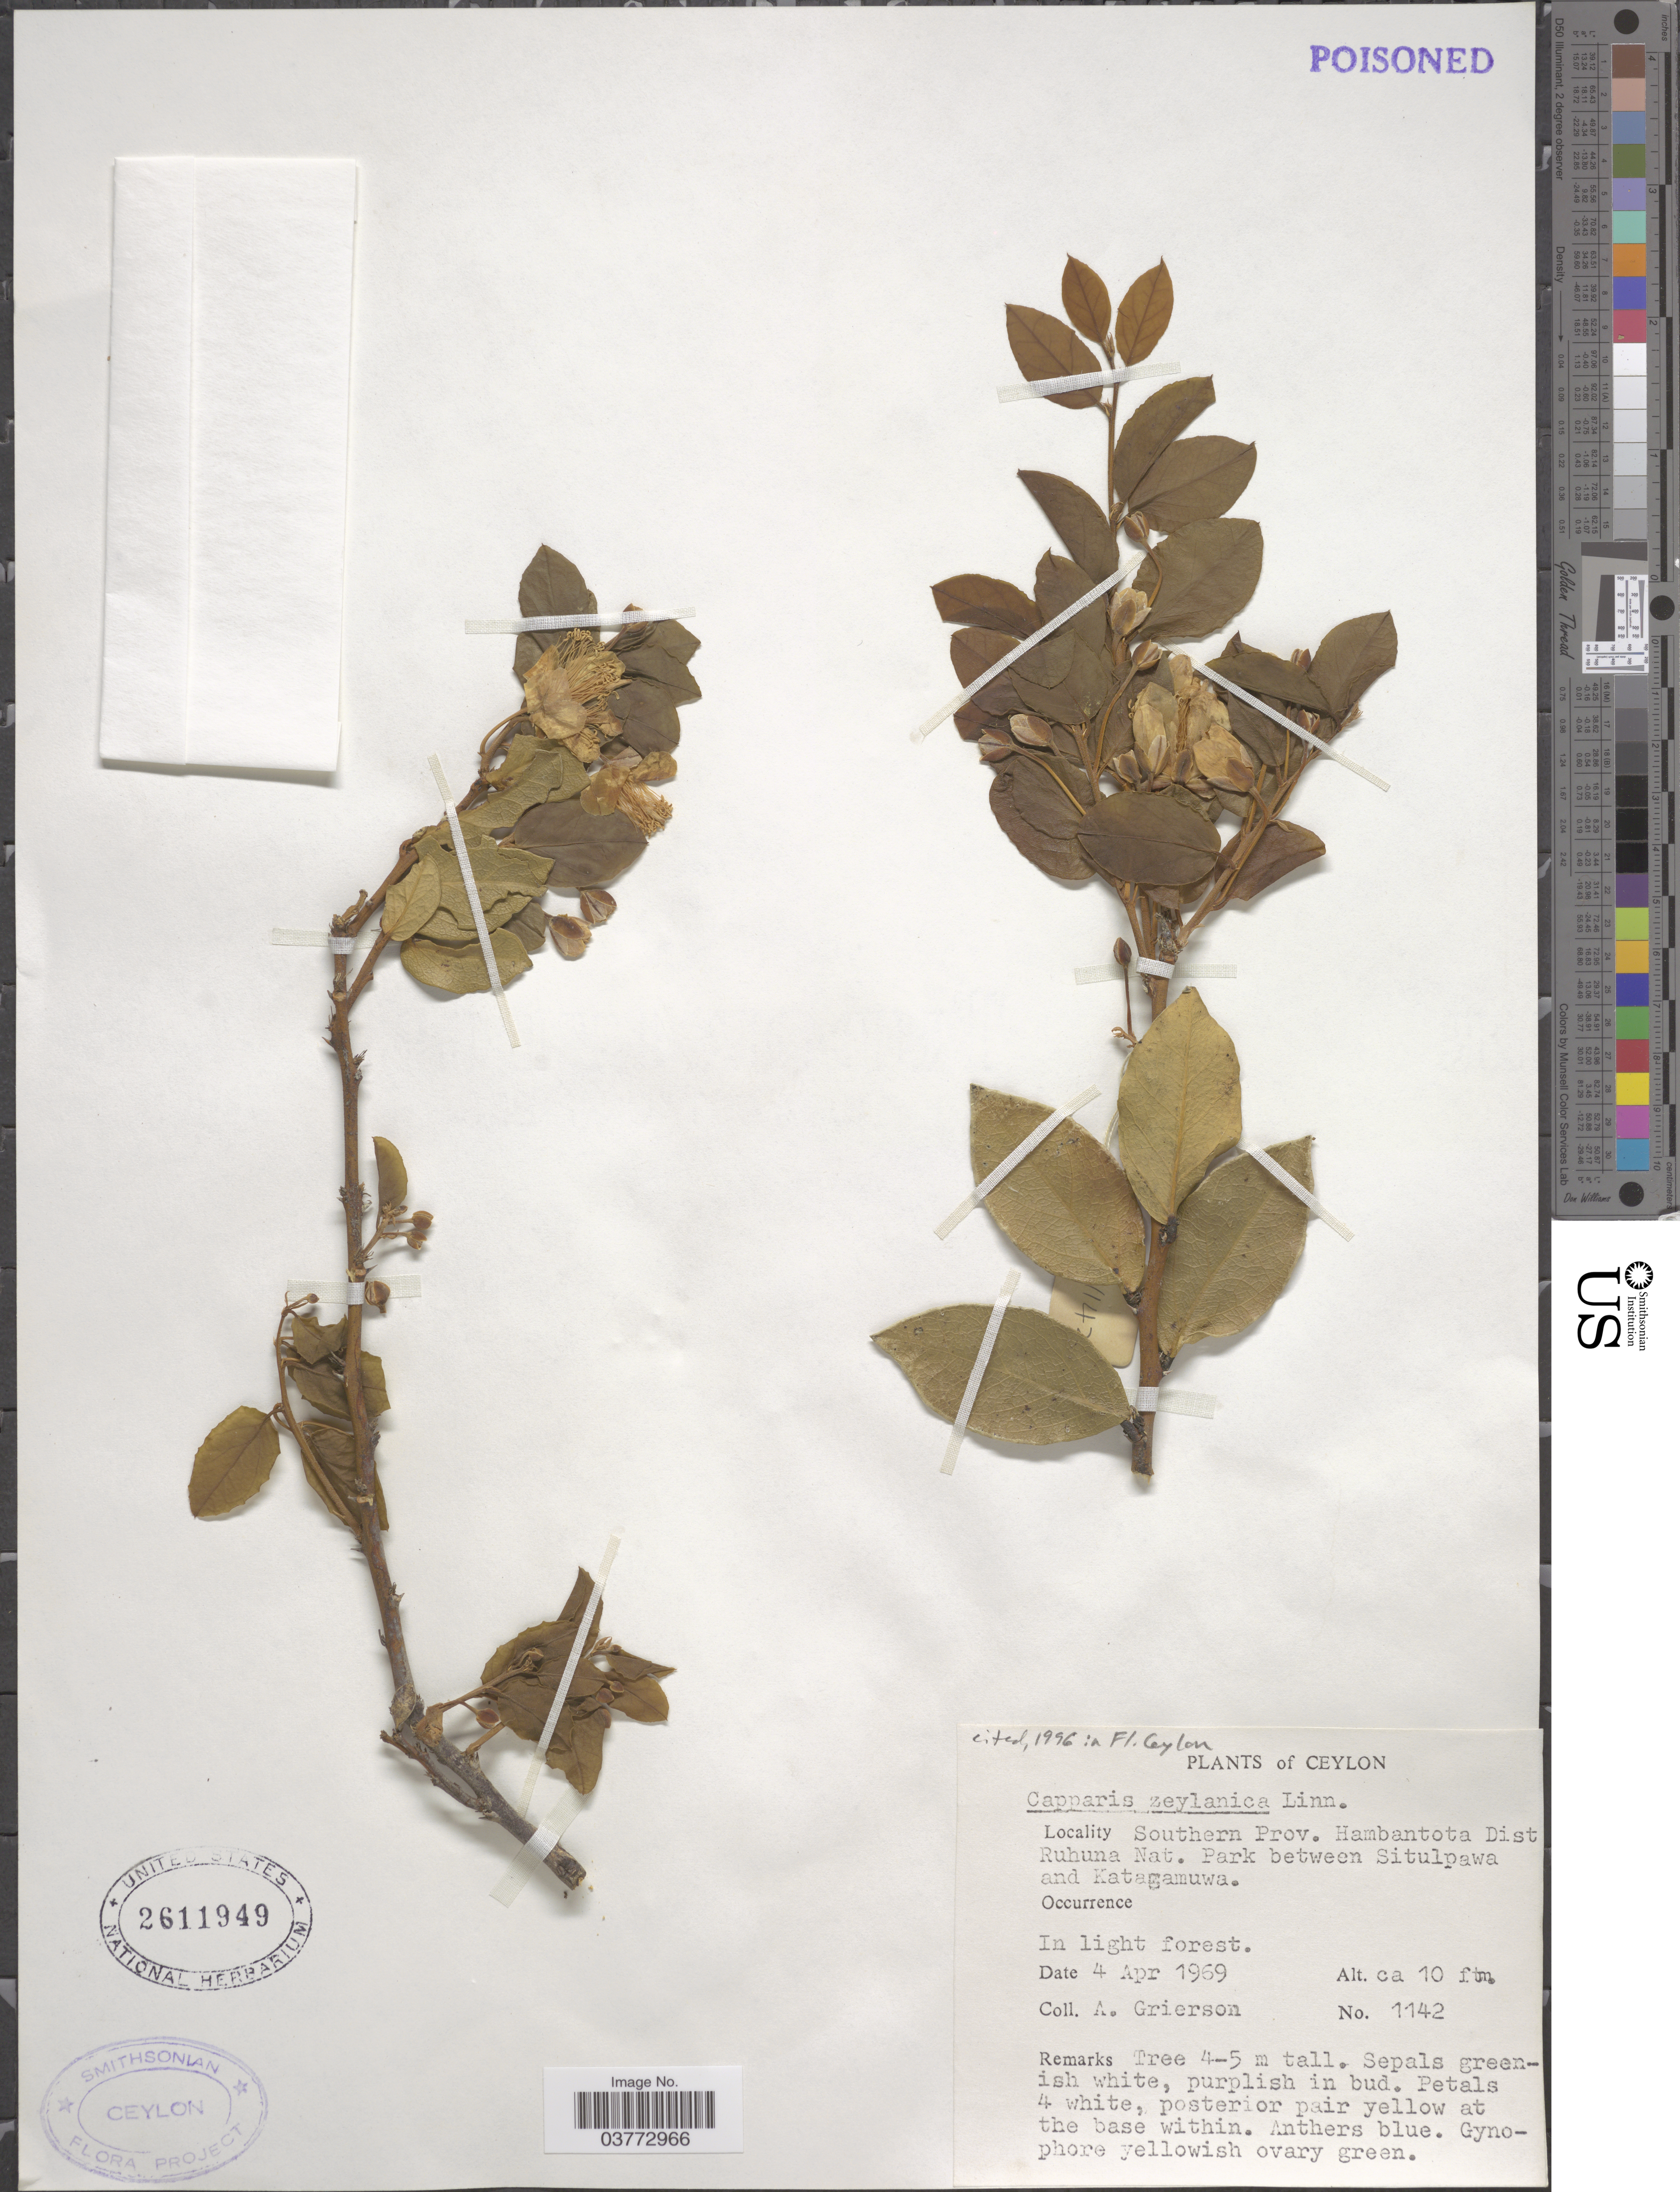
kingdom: Plantae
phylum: Tracheophyta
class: Magnoliopsida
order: Brassicales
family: Capparaceae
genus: Capparis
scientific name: Capparis zeylanica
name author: L.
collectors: A. Grierson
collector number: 1142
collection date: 1969-04-04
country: Sri Lanka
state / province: Southern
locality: Ceylon. Hambantota Dist. Ruhuna Nat. Park between Situlpawa and Katagamuwa.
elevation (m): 3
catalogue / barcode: US 2611949